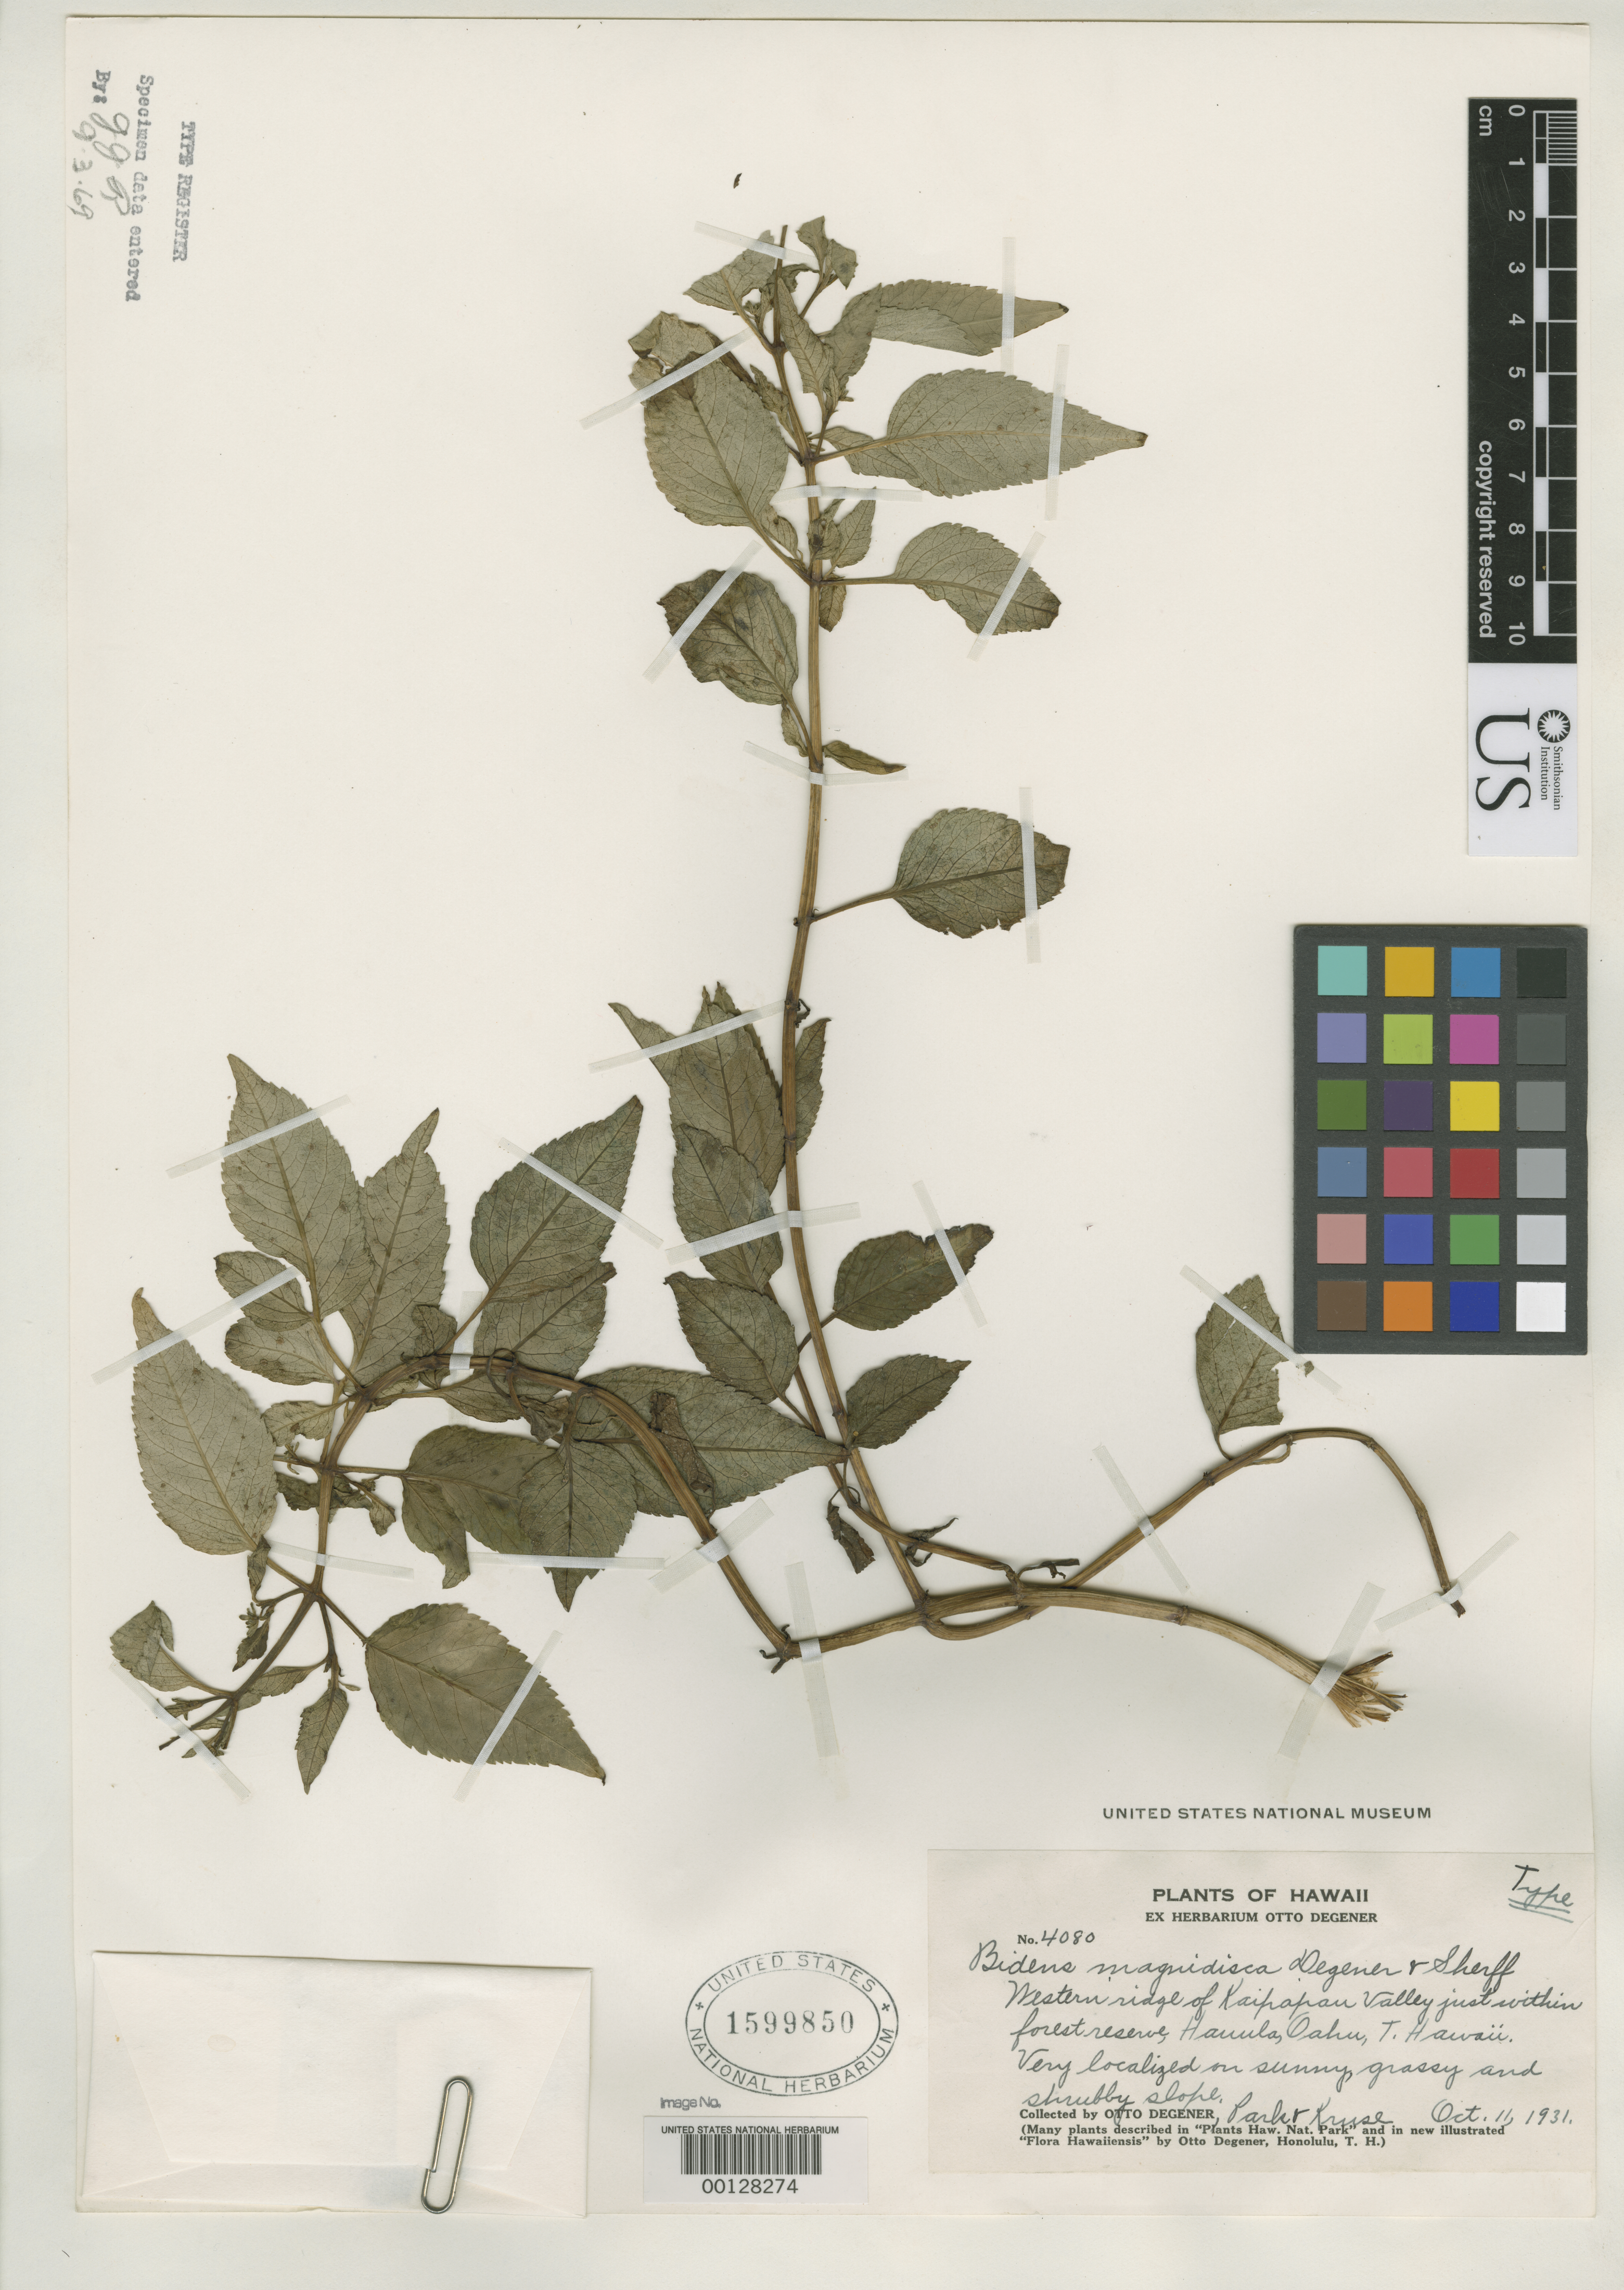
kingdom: Plantae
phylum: Tracheophyta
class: Magnoliopsida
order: Asterales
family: Asteraceae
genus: Bidens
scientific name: Bidens magnidisca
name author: O. Deg. & Sherff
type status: Isotype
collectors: O. Degener, K. Park & F. Kruse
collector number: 4080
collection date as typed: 11 Oct 1931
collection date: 1931-10-11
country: United States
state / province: Hawaii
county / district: Honolulu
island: Oahu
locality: Western ridge of Waipapau Valley just within forest reserve, Hauula, Oahu, T. Hawaii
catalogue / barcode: US 1599850